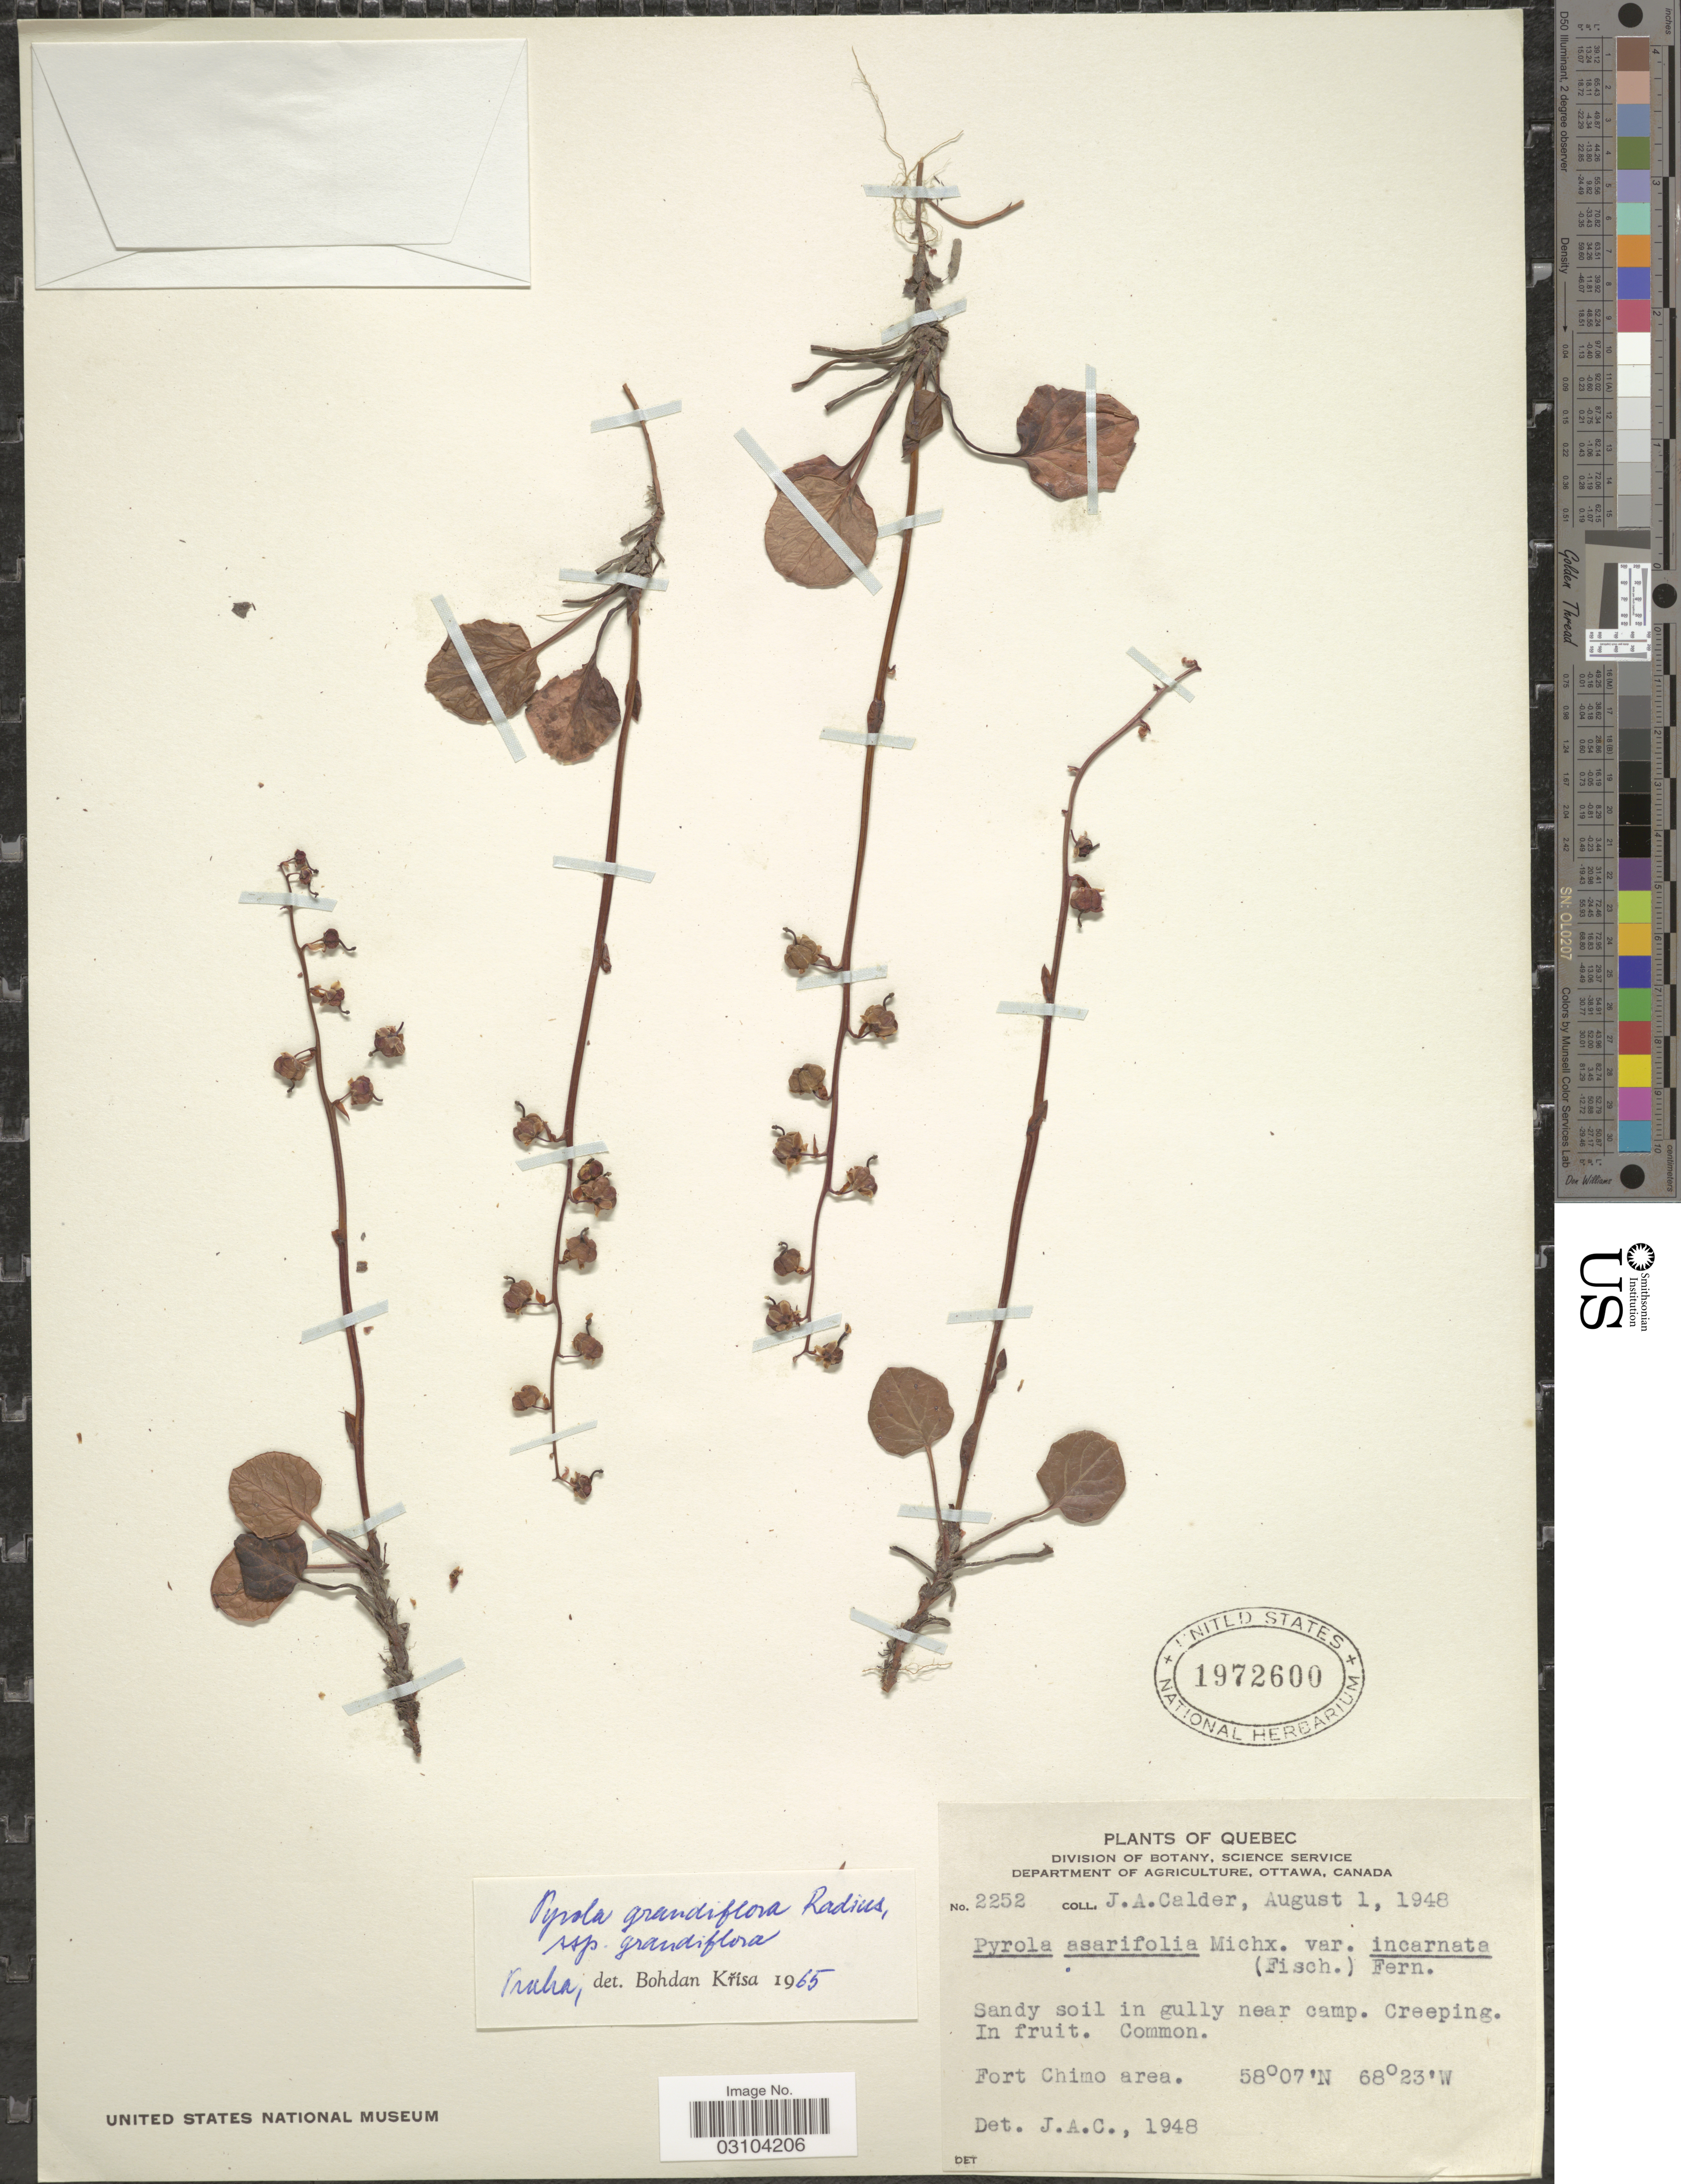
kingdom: Plantae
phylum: Tracheophyta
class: Magnoliopsida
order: Ericales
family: Ericaceae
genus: Pyrola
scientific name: Pyrola grandiflora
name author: Radius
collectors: J. A. Calder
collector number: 2252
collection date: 1948-08-01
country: Canada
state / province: Quebec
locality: Fort Chimo area.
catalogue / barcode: US 1972600